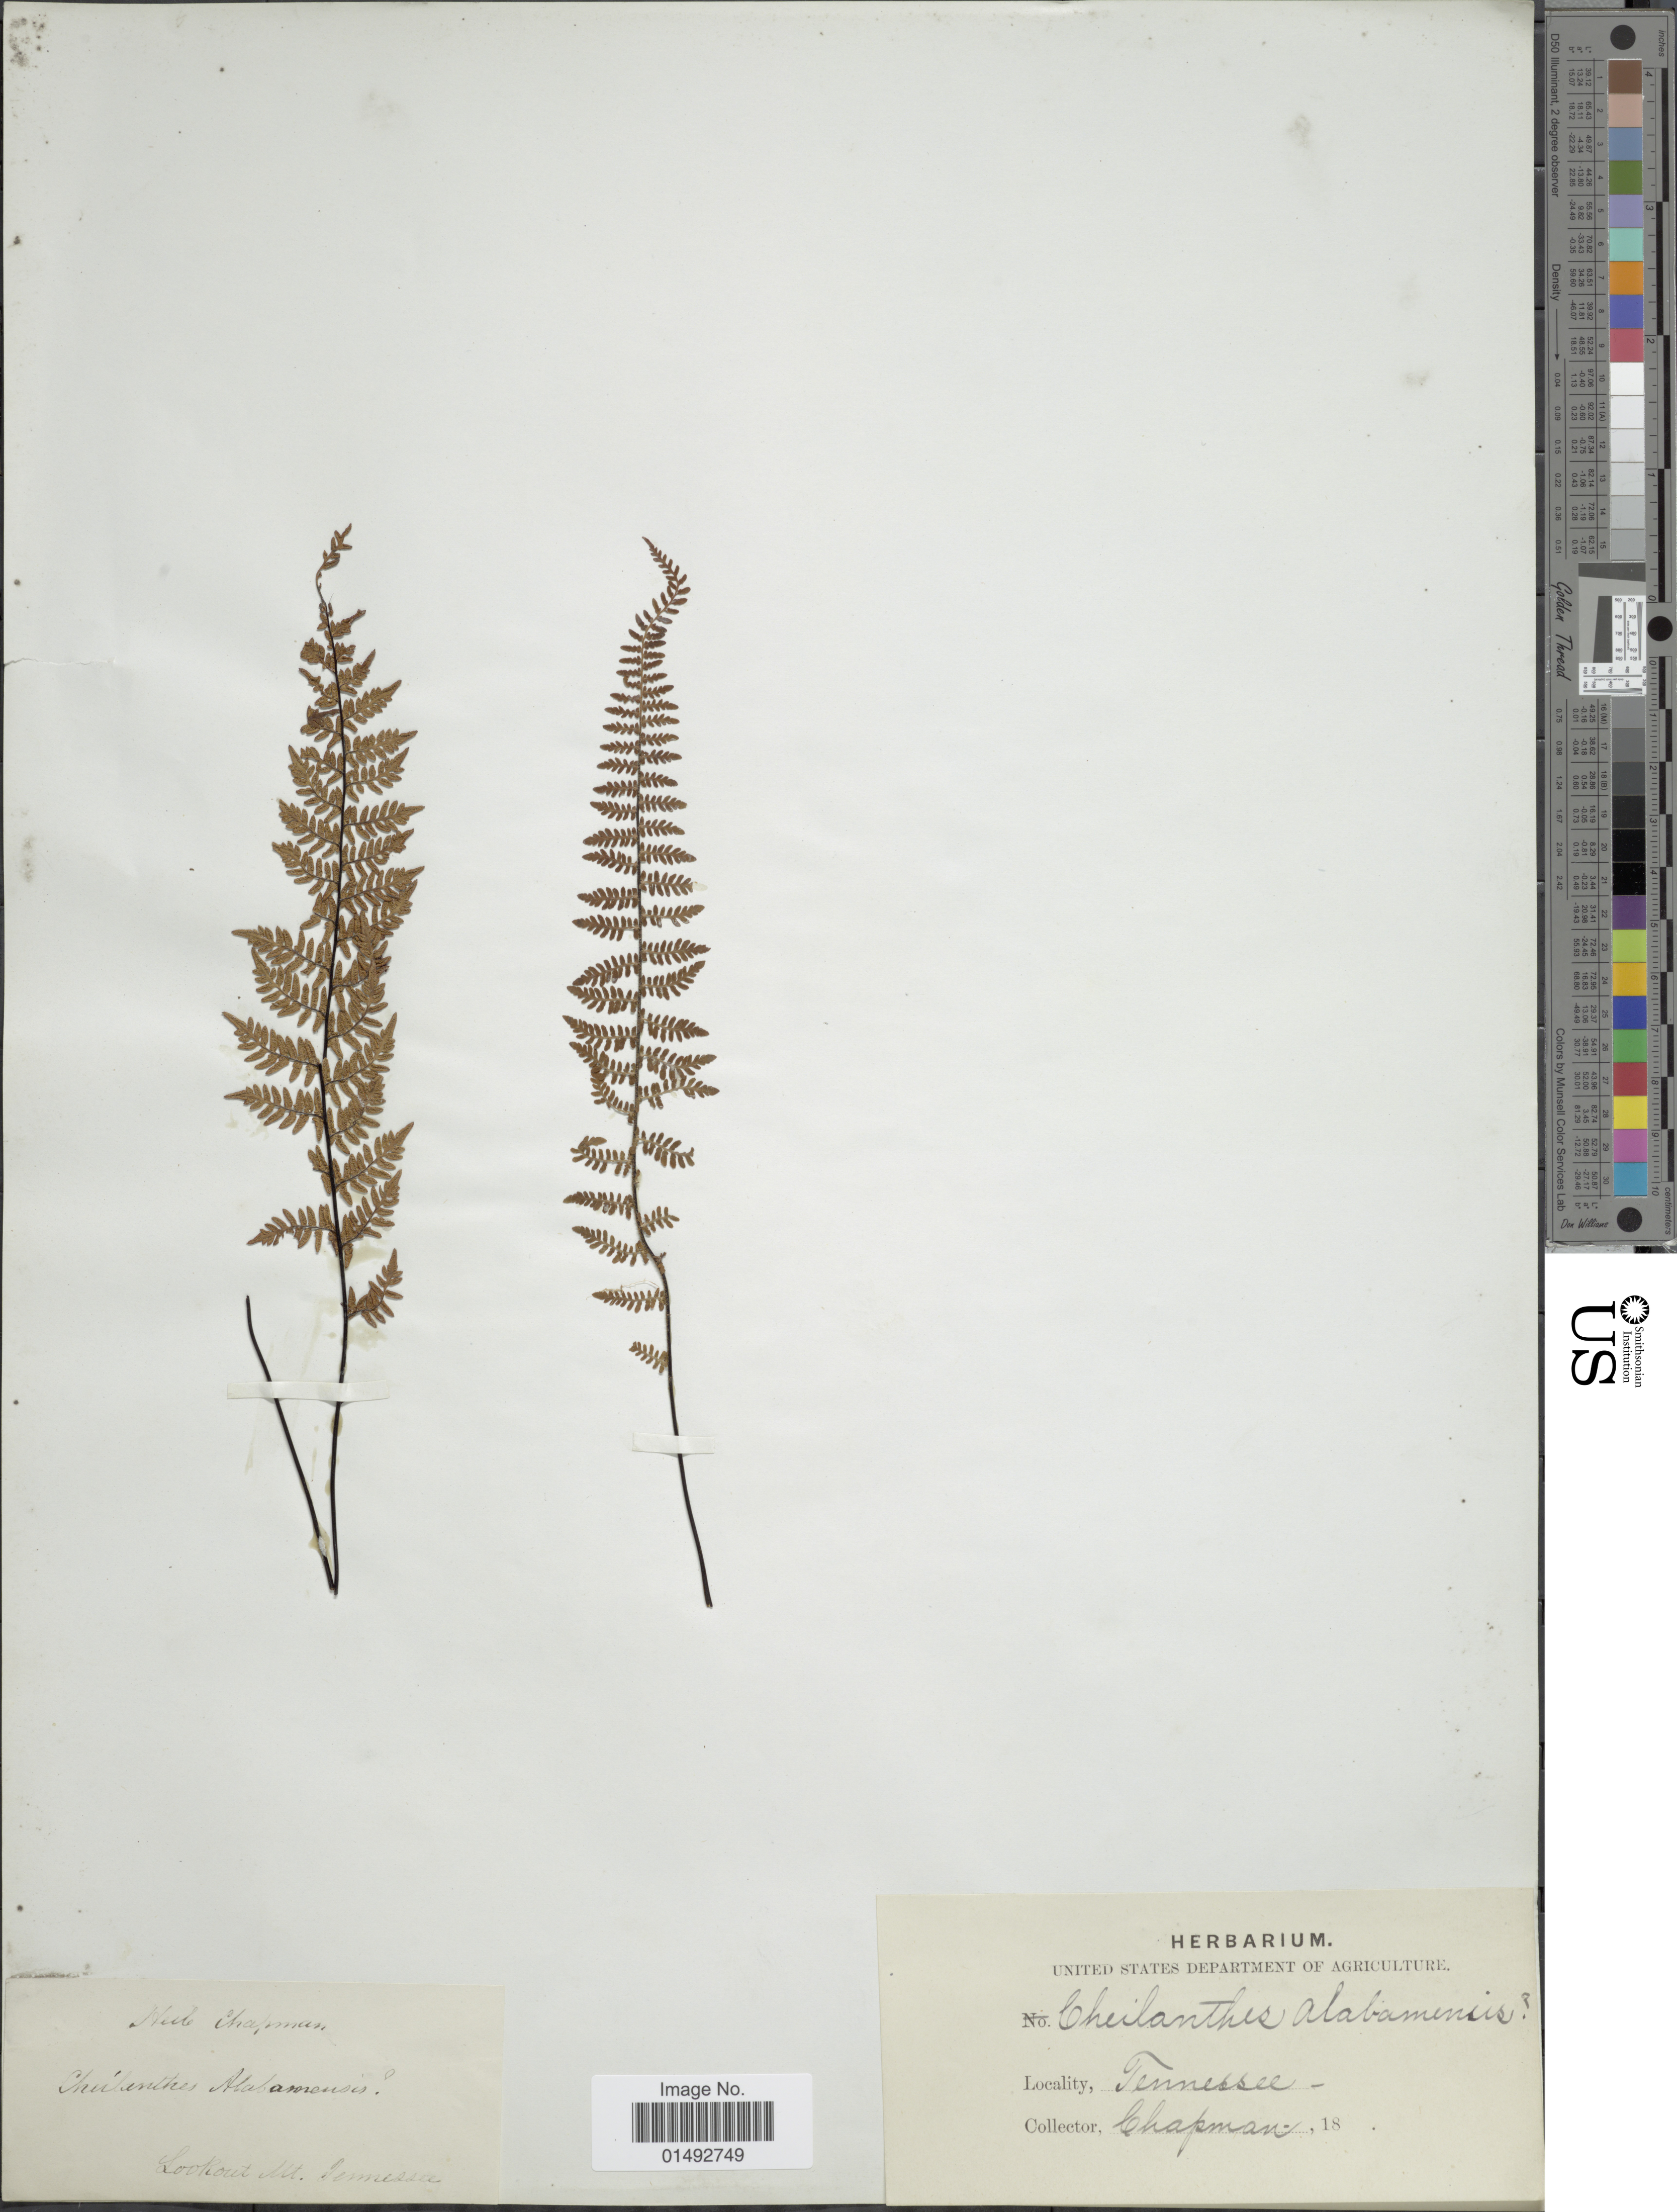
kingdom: Plantae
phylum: Tracheophyta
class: Polypodiopsida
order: Polypodiales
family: Pteridaceae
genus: Myriopteris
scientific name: Myriopteris alabamensis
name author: (Buckley) Grusz & Windham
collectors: A. Chapman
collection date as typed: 18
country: United States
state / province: Tennessee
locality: Lookout Mt Tennessee